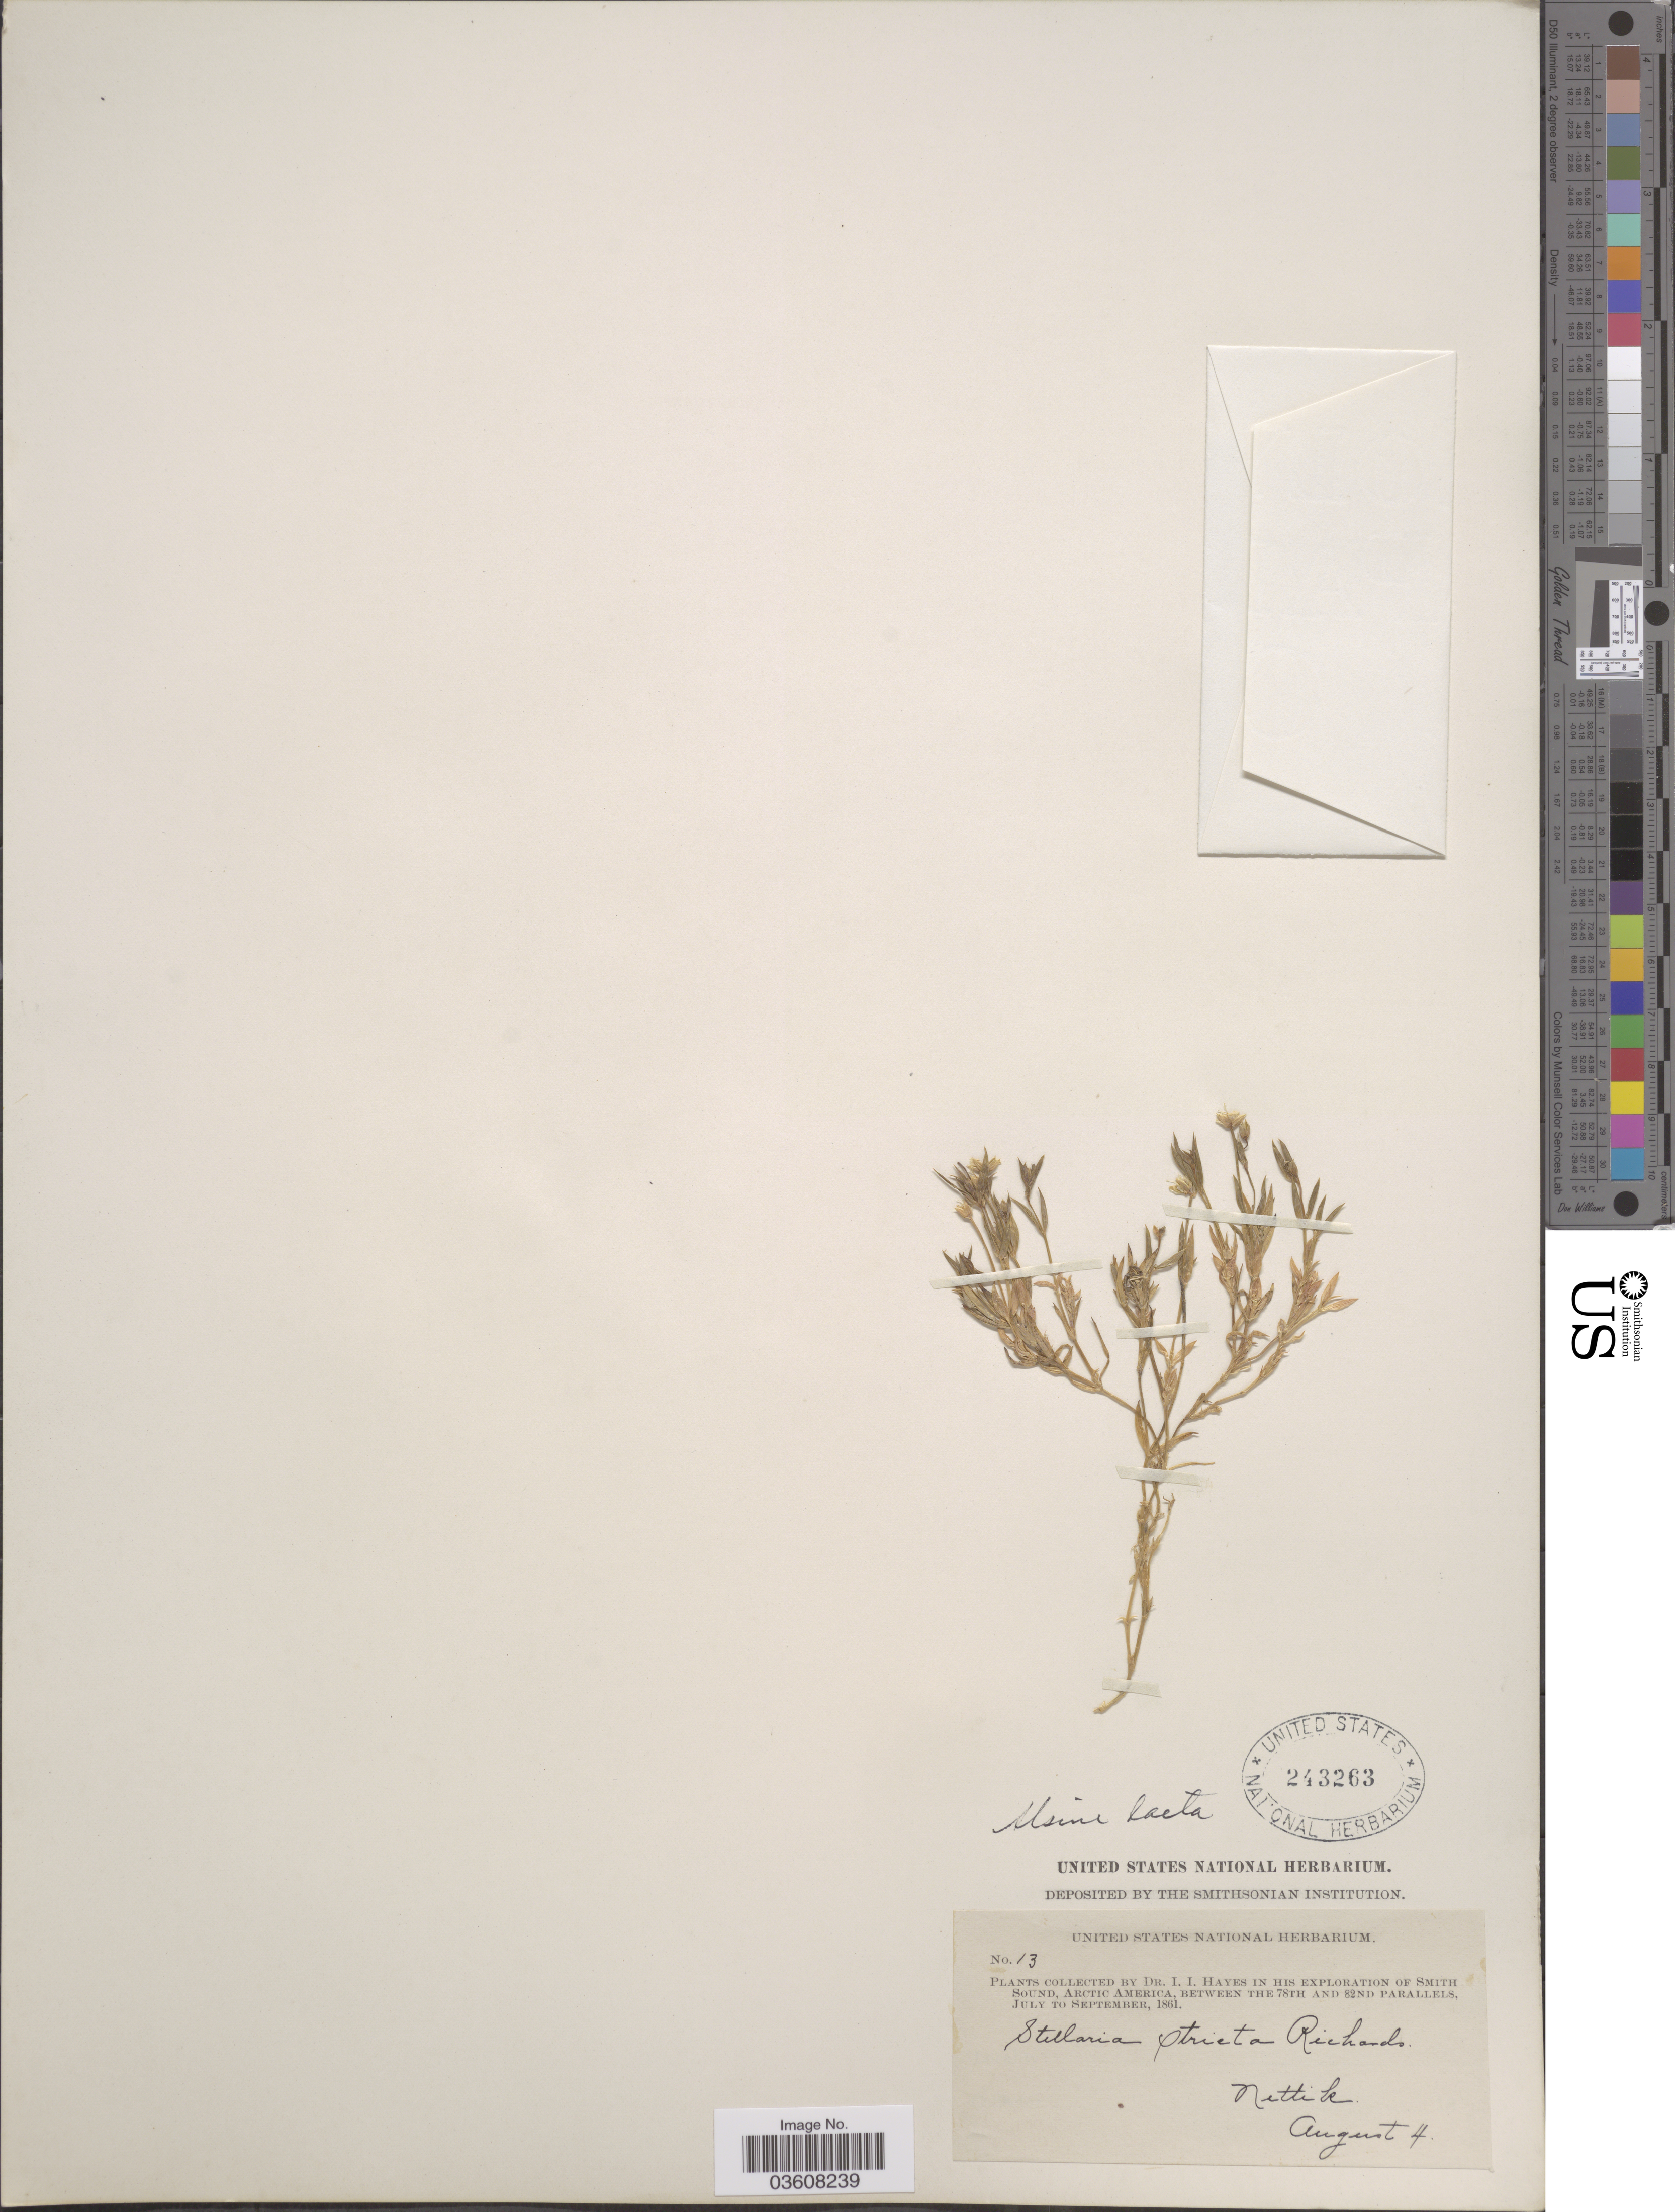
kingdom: Plantae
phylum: Tracheophyta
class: Magnoliopsida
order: Caryophyllales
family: Caryophyllaceae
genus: Stellaria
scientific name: Stellaria laeta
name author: Richards.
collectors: I. I. Hayes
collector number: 13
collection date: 1861-08-04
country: United States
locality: Smith Sound, Arctic America. Nettik.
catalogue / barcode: US 243263